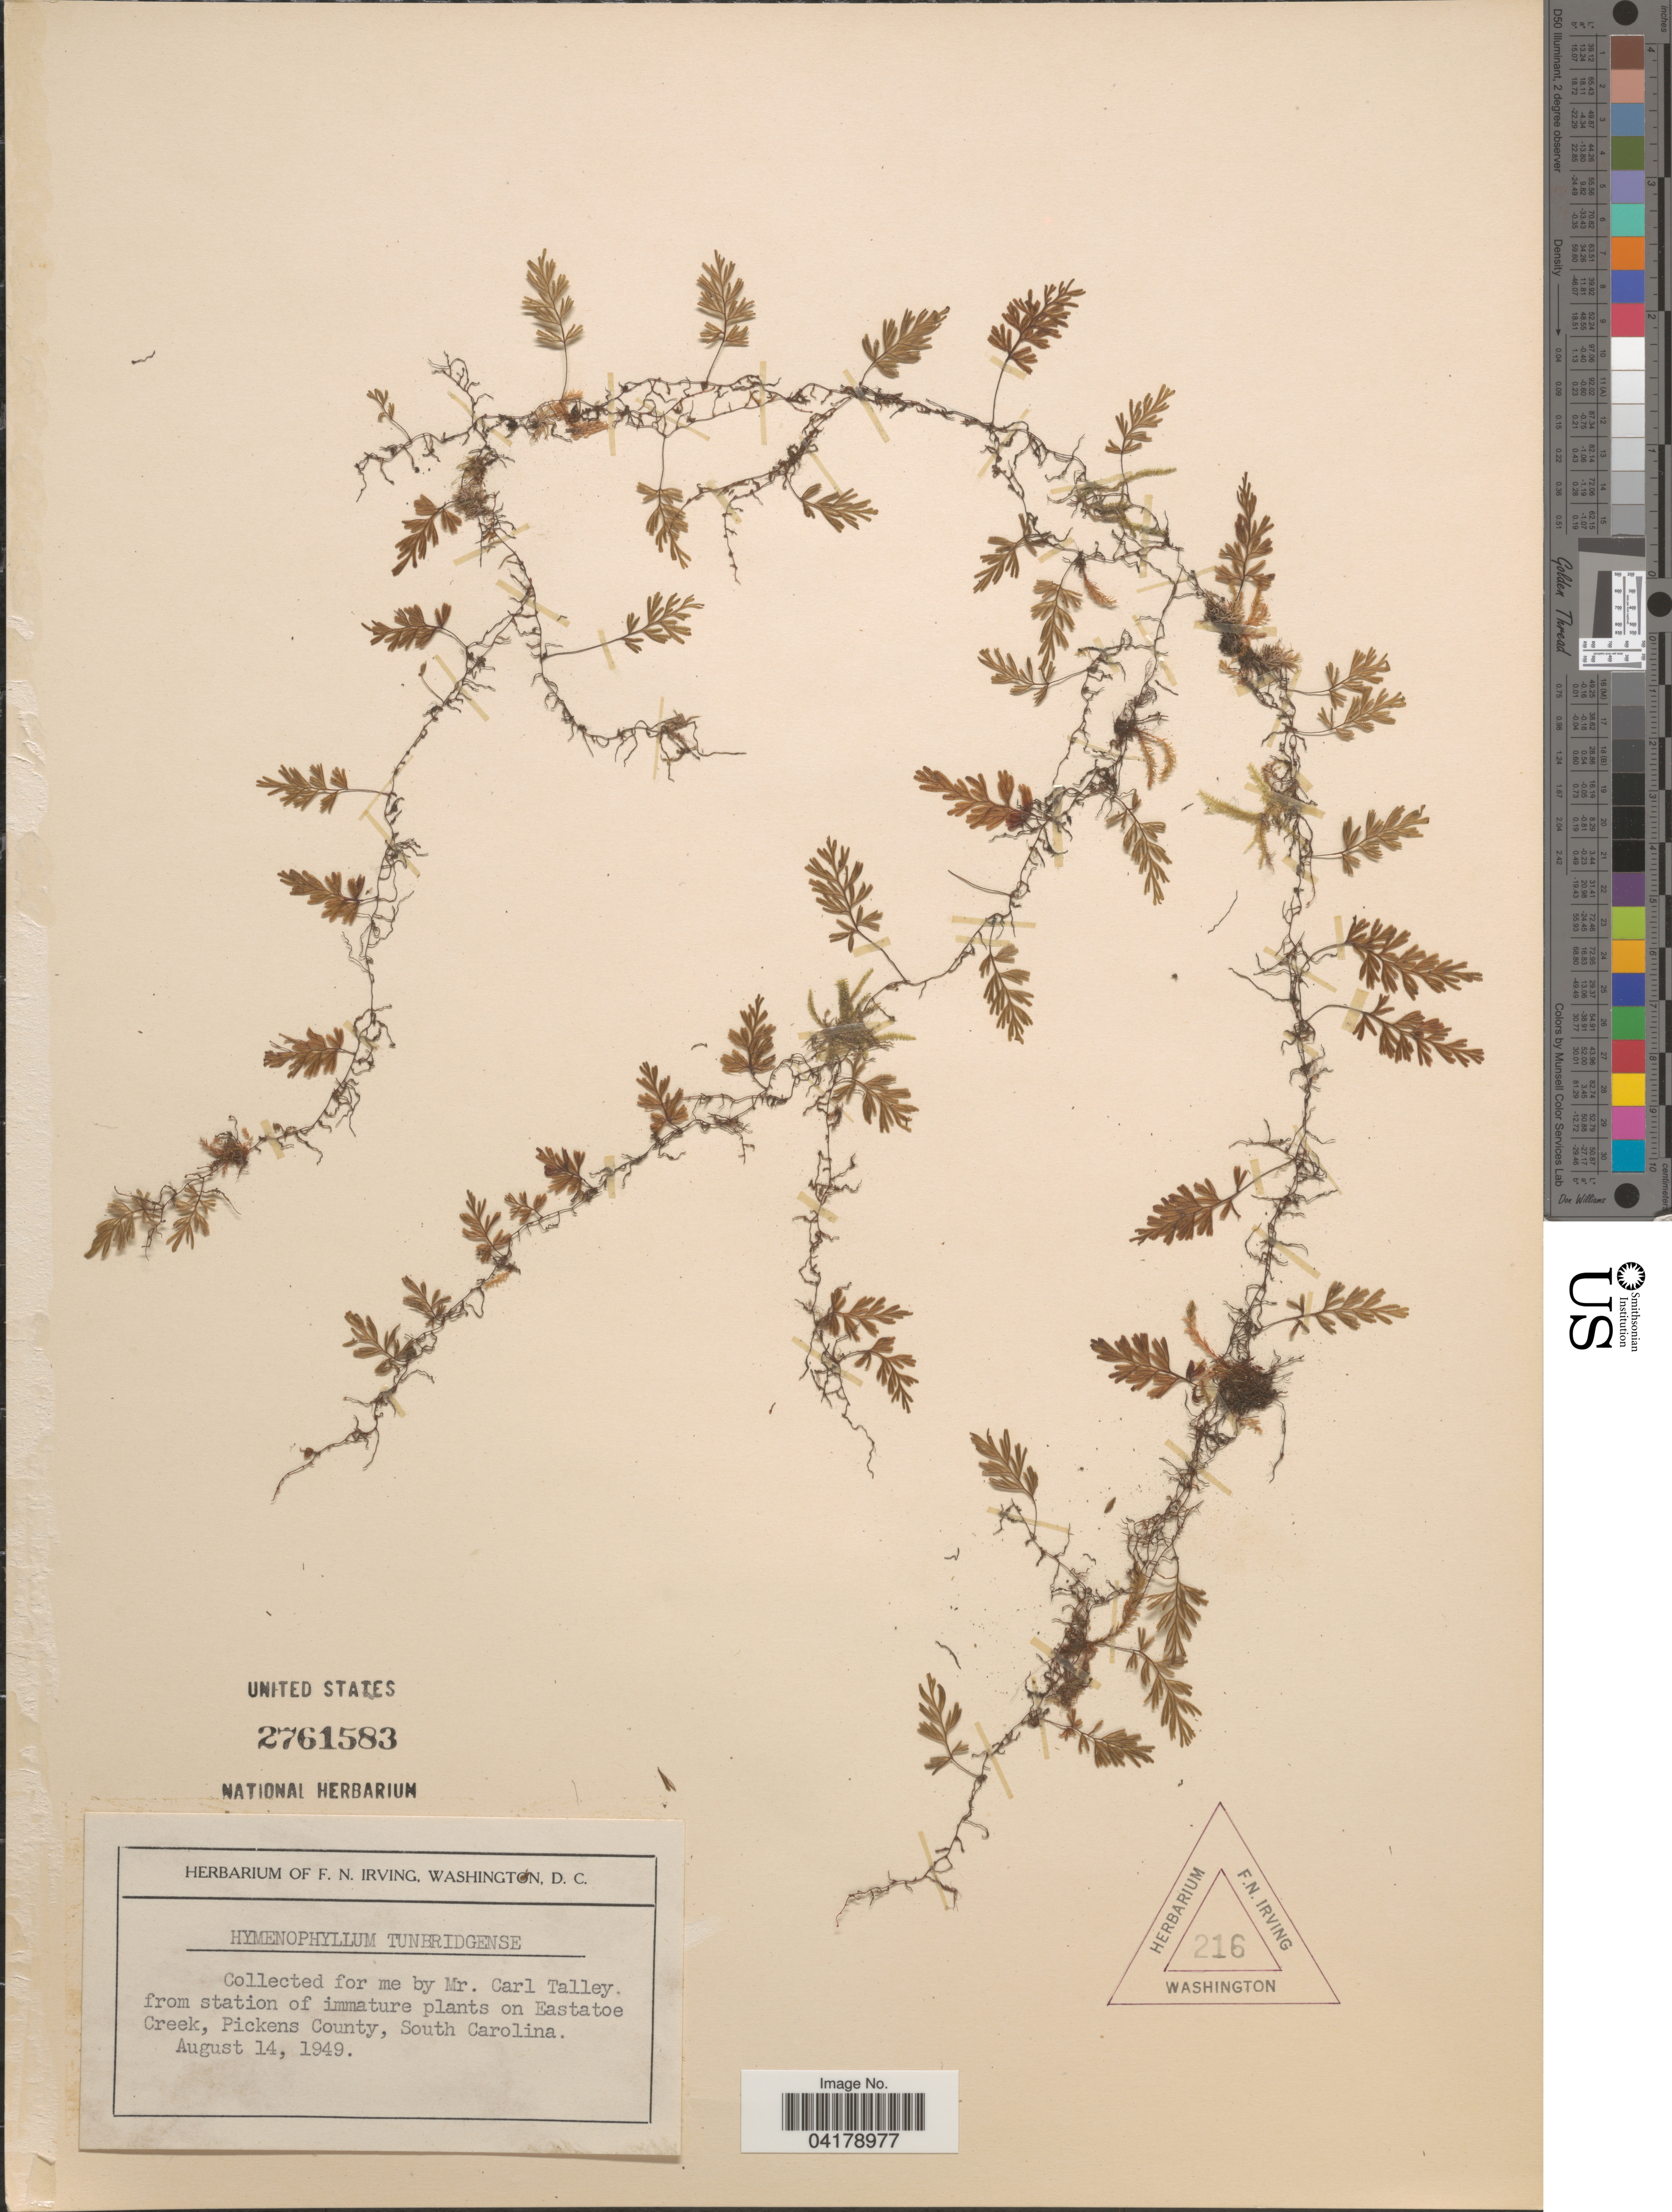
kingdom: Plantae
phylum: Tracheophyta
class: Polypodiopsida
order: Hymenophyllales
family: Hymenophyllaceae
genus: Hymenophyllum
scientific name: Hymenophyllum tunbridgense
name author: (L.) Sm.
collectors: C. Talley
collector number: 216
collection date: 1949-08-14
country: United States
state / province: South Carolina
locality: From station of immature plants on Eastatoe Creek, Pickens County.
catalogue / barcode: US 2761583